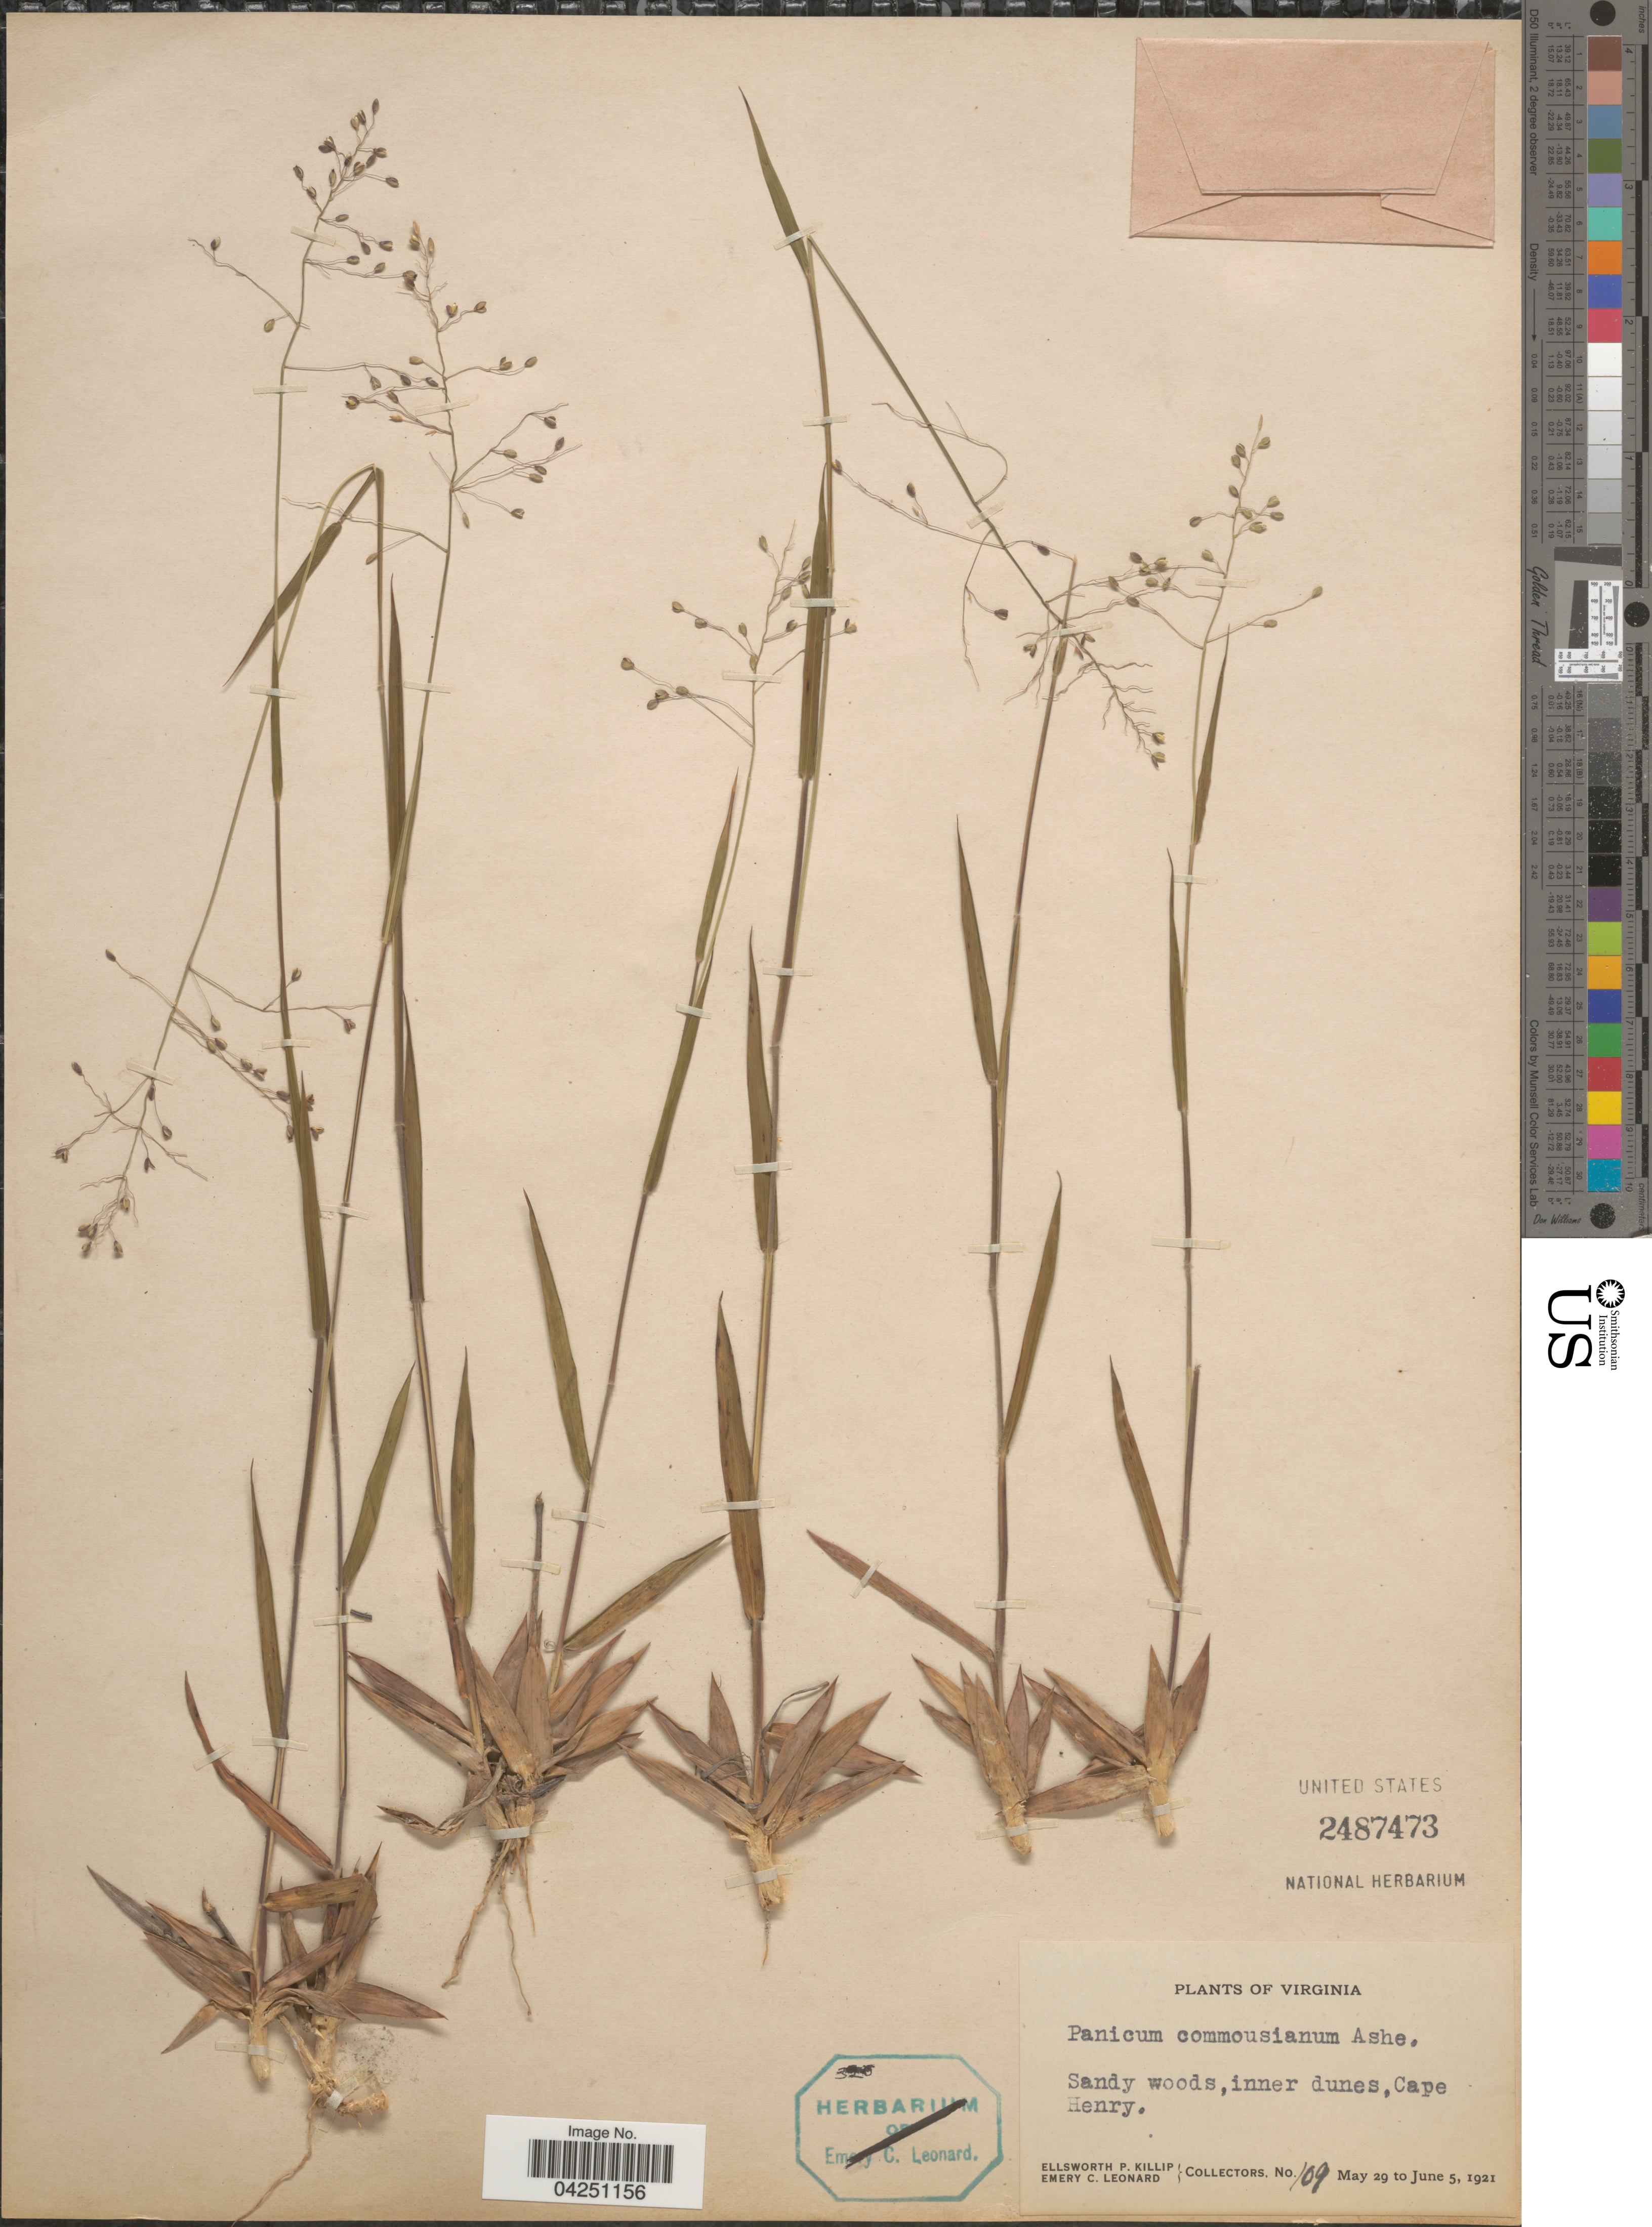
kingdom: Plantae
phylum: Tracheophyta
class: Liliopsida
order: Poales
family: Poaceae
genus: Dichanthelium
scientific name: Dichanthelium acuminatum var. acuminatum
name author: (Sw.) Gould & C.A. Clark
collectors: E. P. Killip & E. C. Leonard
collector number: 109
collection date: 1921-05-29/1921-06-05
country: United States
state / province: Virginia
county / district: City of Virginia Beach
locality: Sandy woods,inner dunes,Cape Henry.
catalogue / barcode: US 2487473